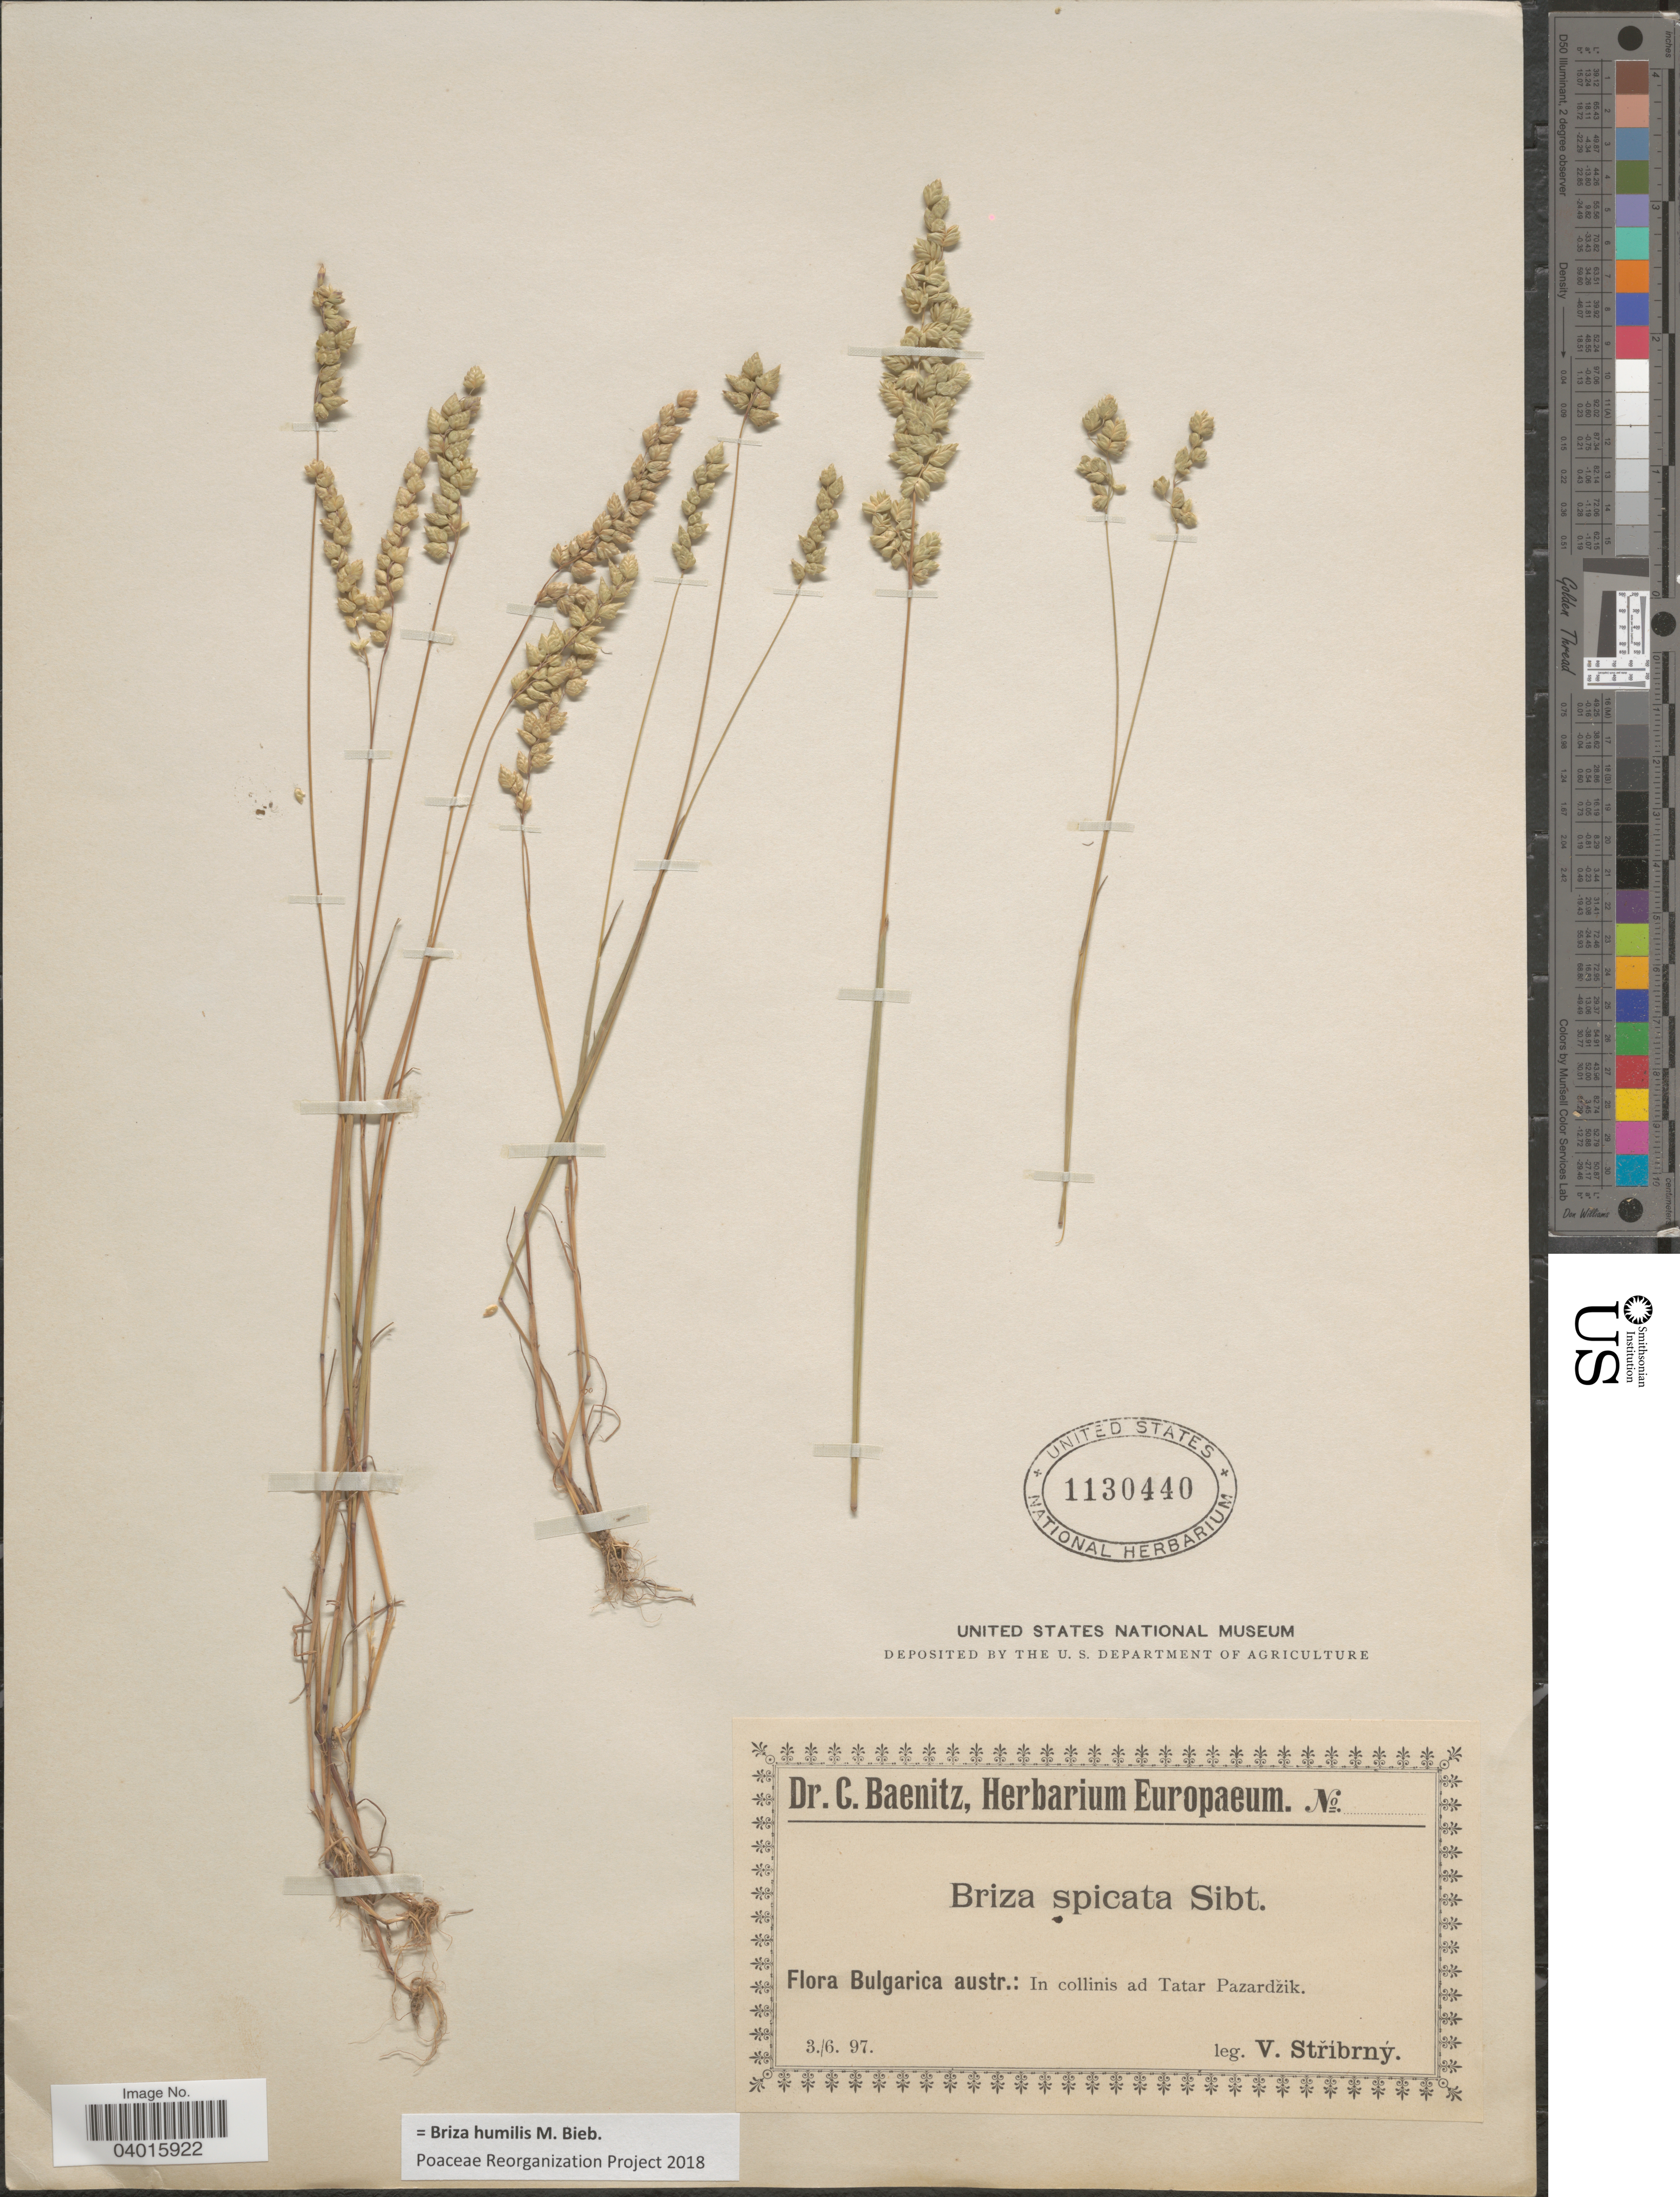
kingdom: Plantae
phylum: Tracheophyta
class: Liliopsida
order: Poales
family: Poaceae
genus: Briza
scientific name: Briza humilis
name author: M. Bieb.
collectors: V. Stribrny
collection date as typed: Transcribed d/m/y: 3/6/97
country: Bulgaria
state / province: Pazardzhik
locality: Bulgarica austr.: In collinis ad Tatar Pazardžik.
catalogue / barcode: US 1130440